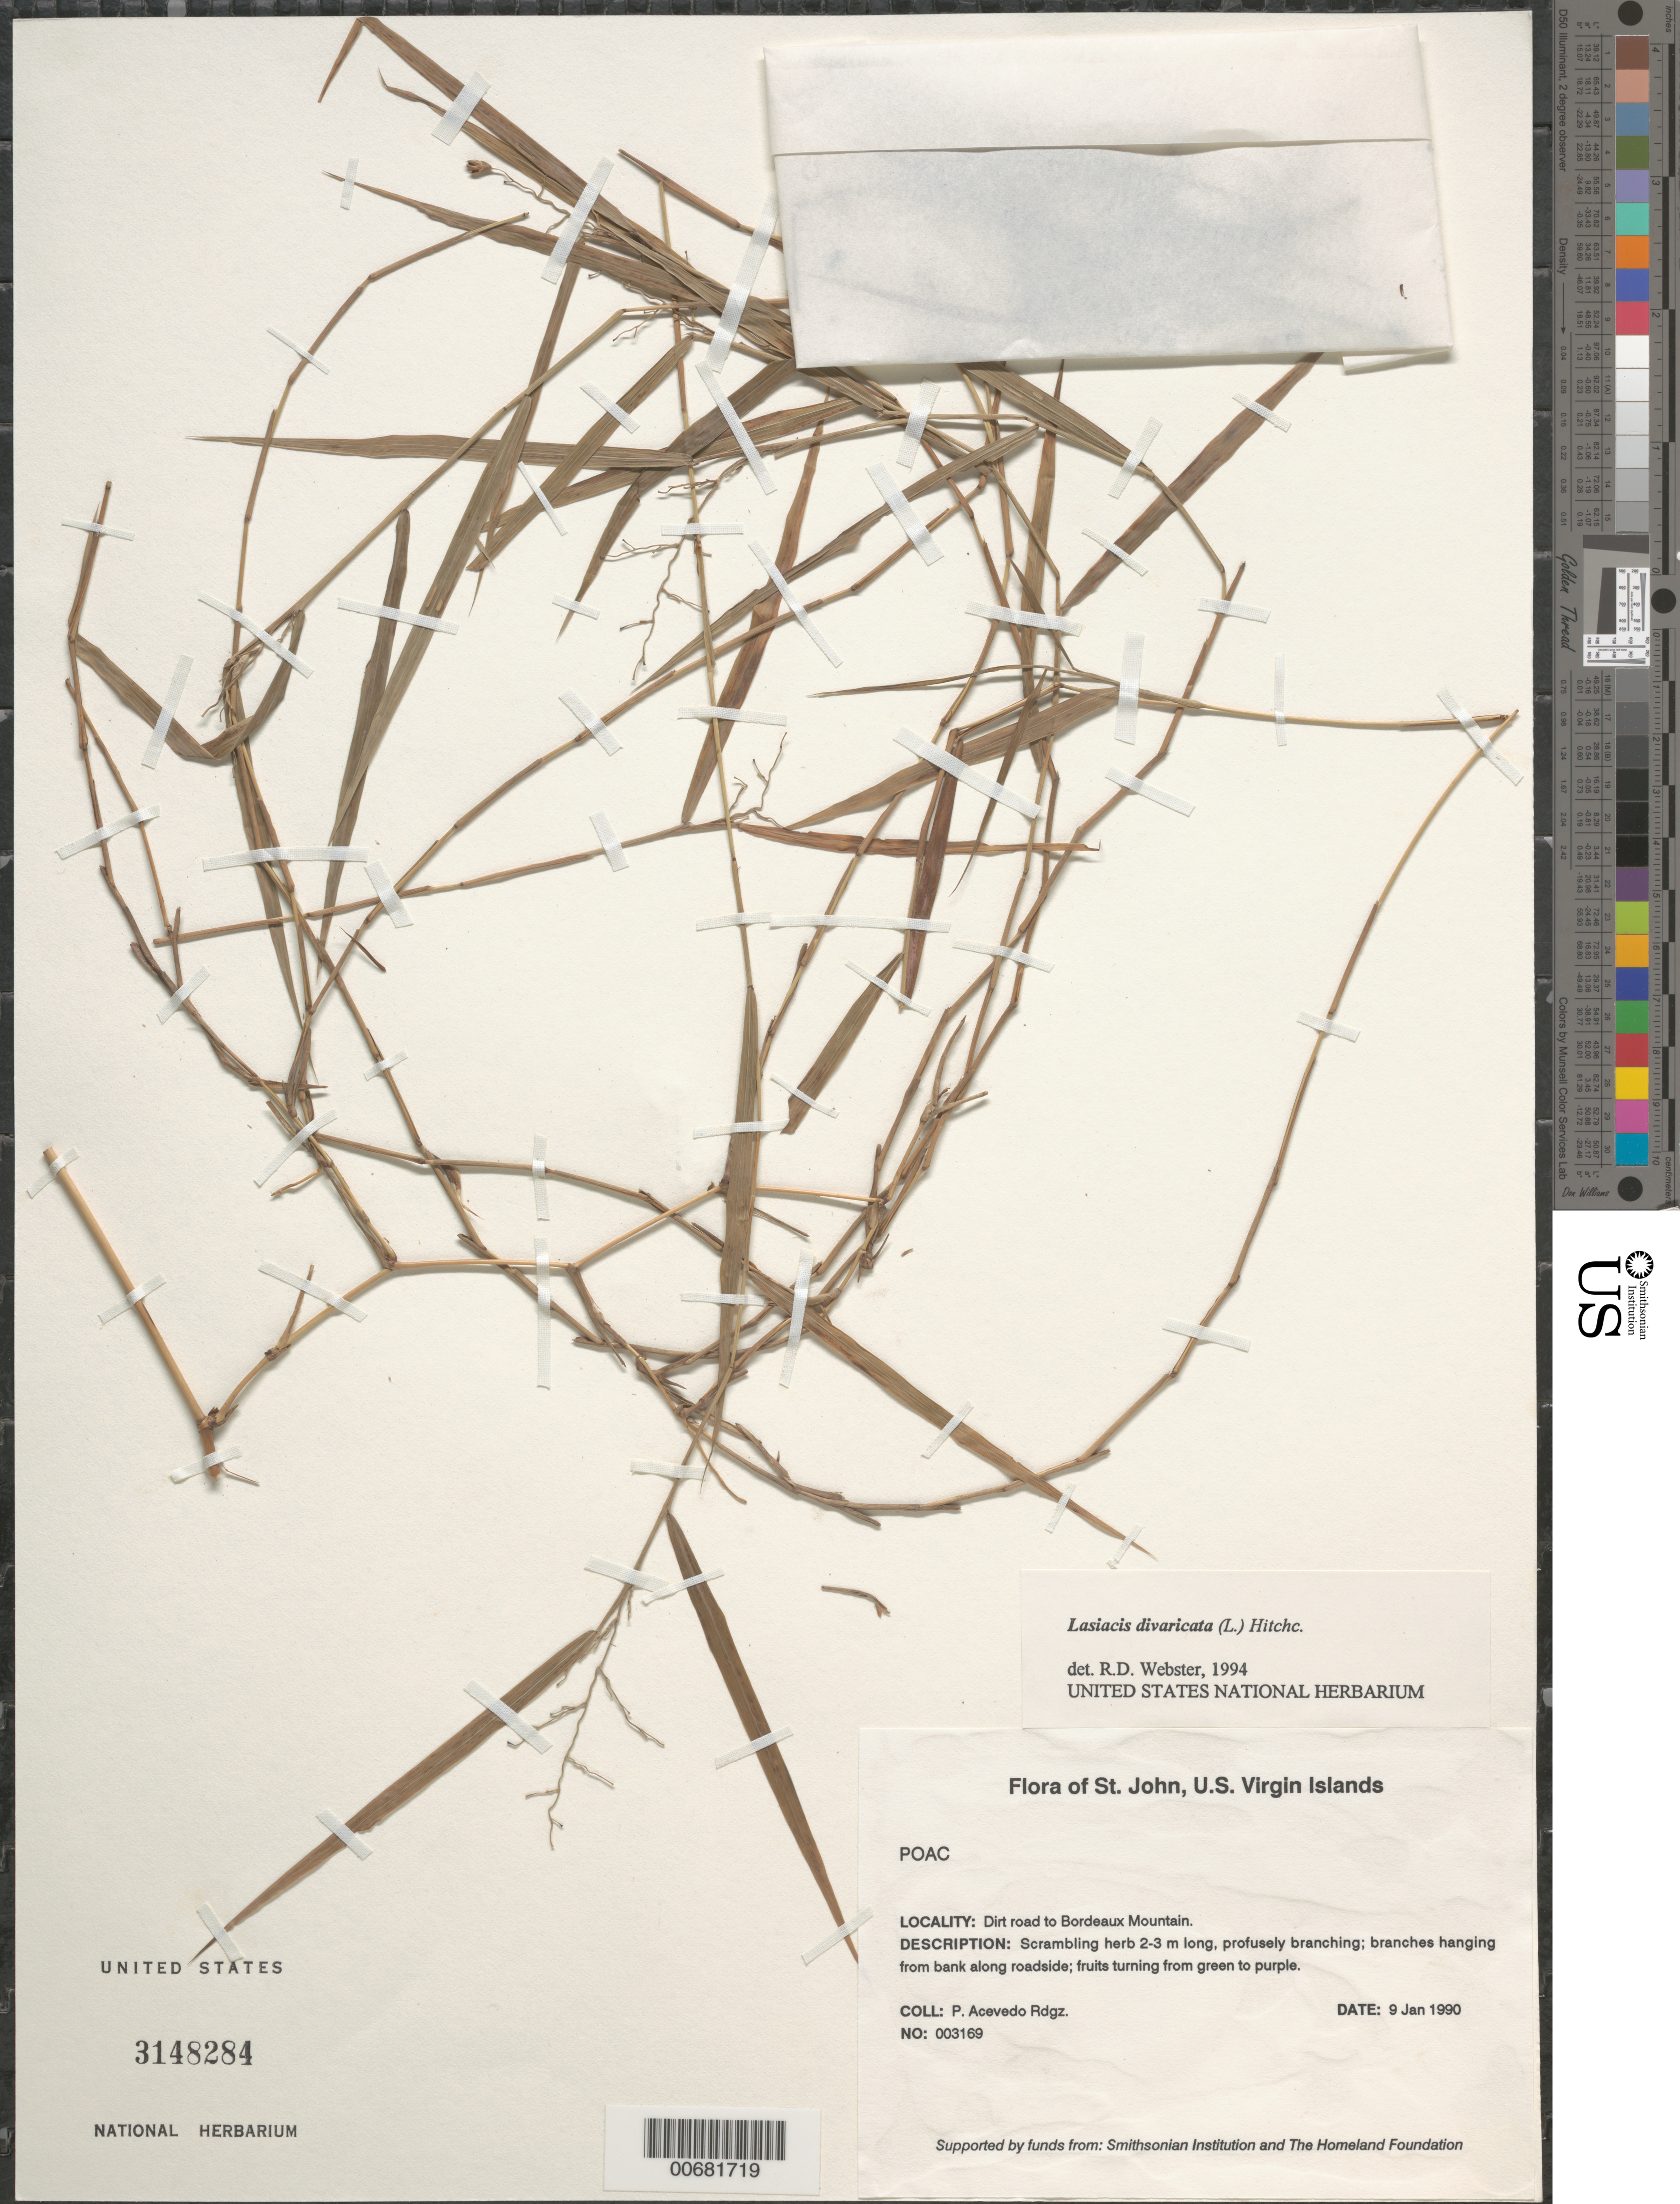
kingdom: Plantae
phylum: Tracheophyta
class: Liliopsida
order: Poales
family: Poaceae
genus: Lasiacis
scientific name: Lasiacis divaricata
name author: (L.) Hitchc.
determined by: Webster, Robert D.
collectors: P. Acevedo-Rodr.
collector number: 3169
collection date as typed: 09 Jan 1990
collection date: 1990-01-09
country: U.S. Virgin Islands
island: St. John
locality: Coral Bay Quarter; dirt road to Bordeaux Mountain.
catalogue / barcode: US 3148284